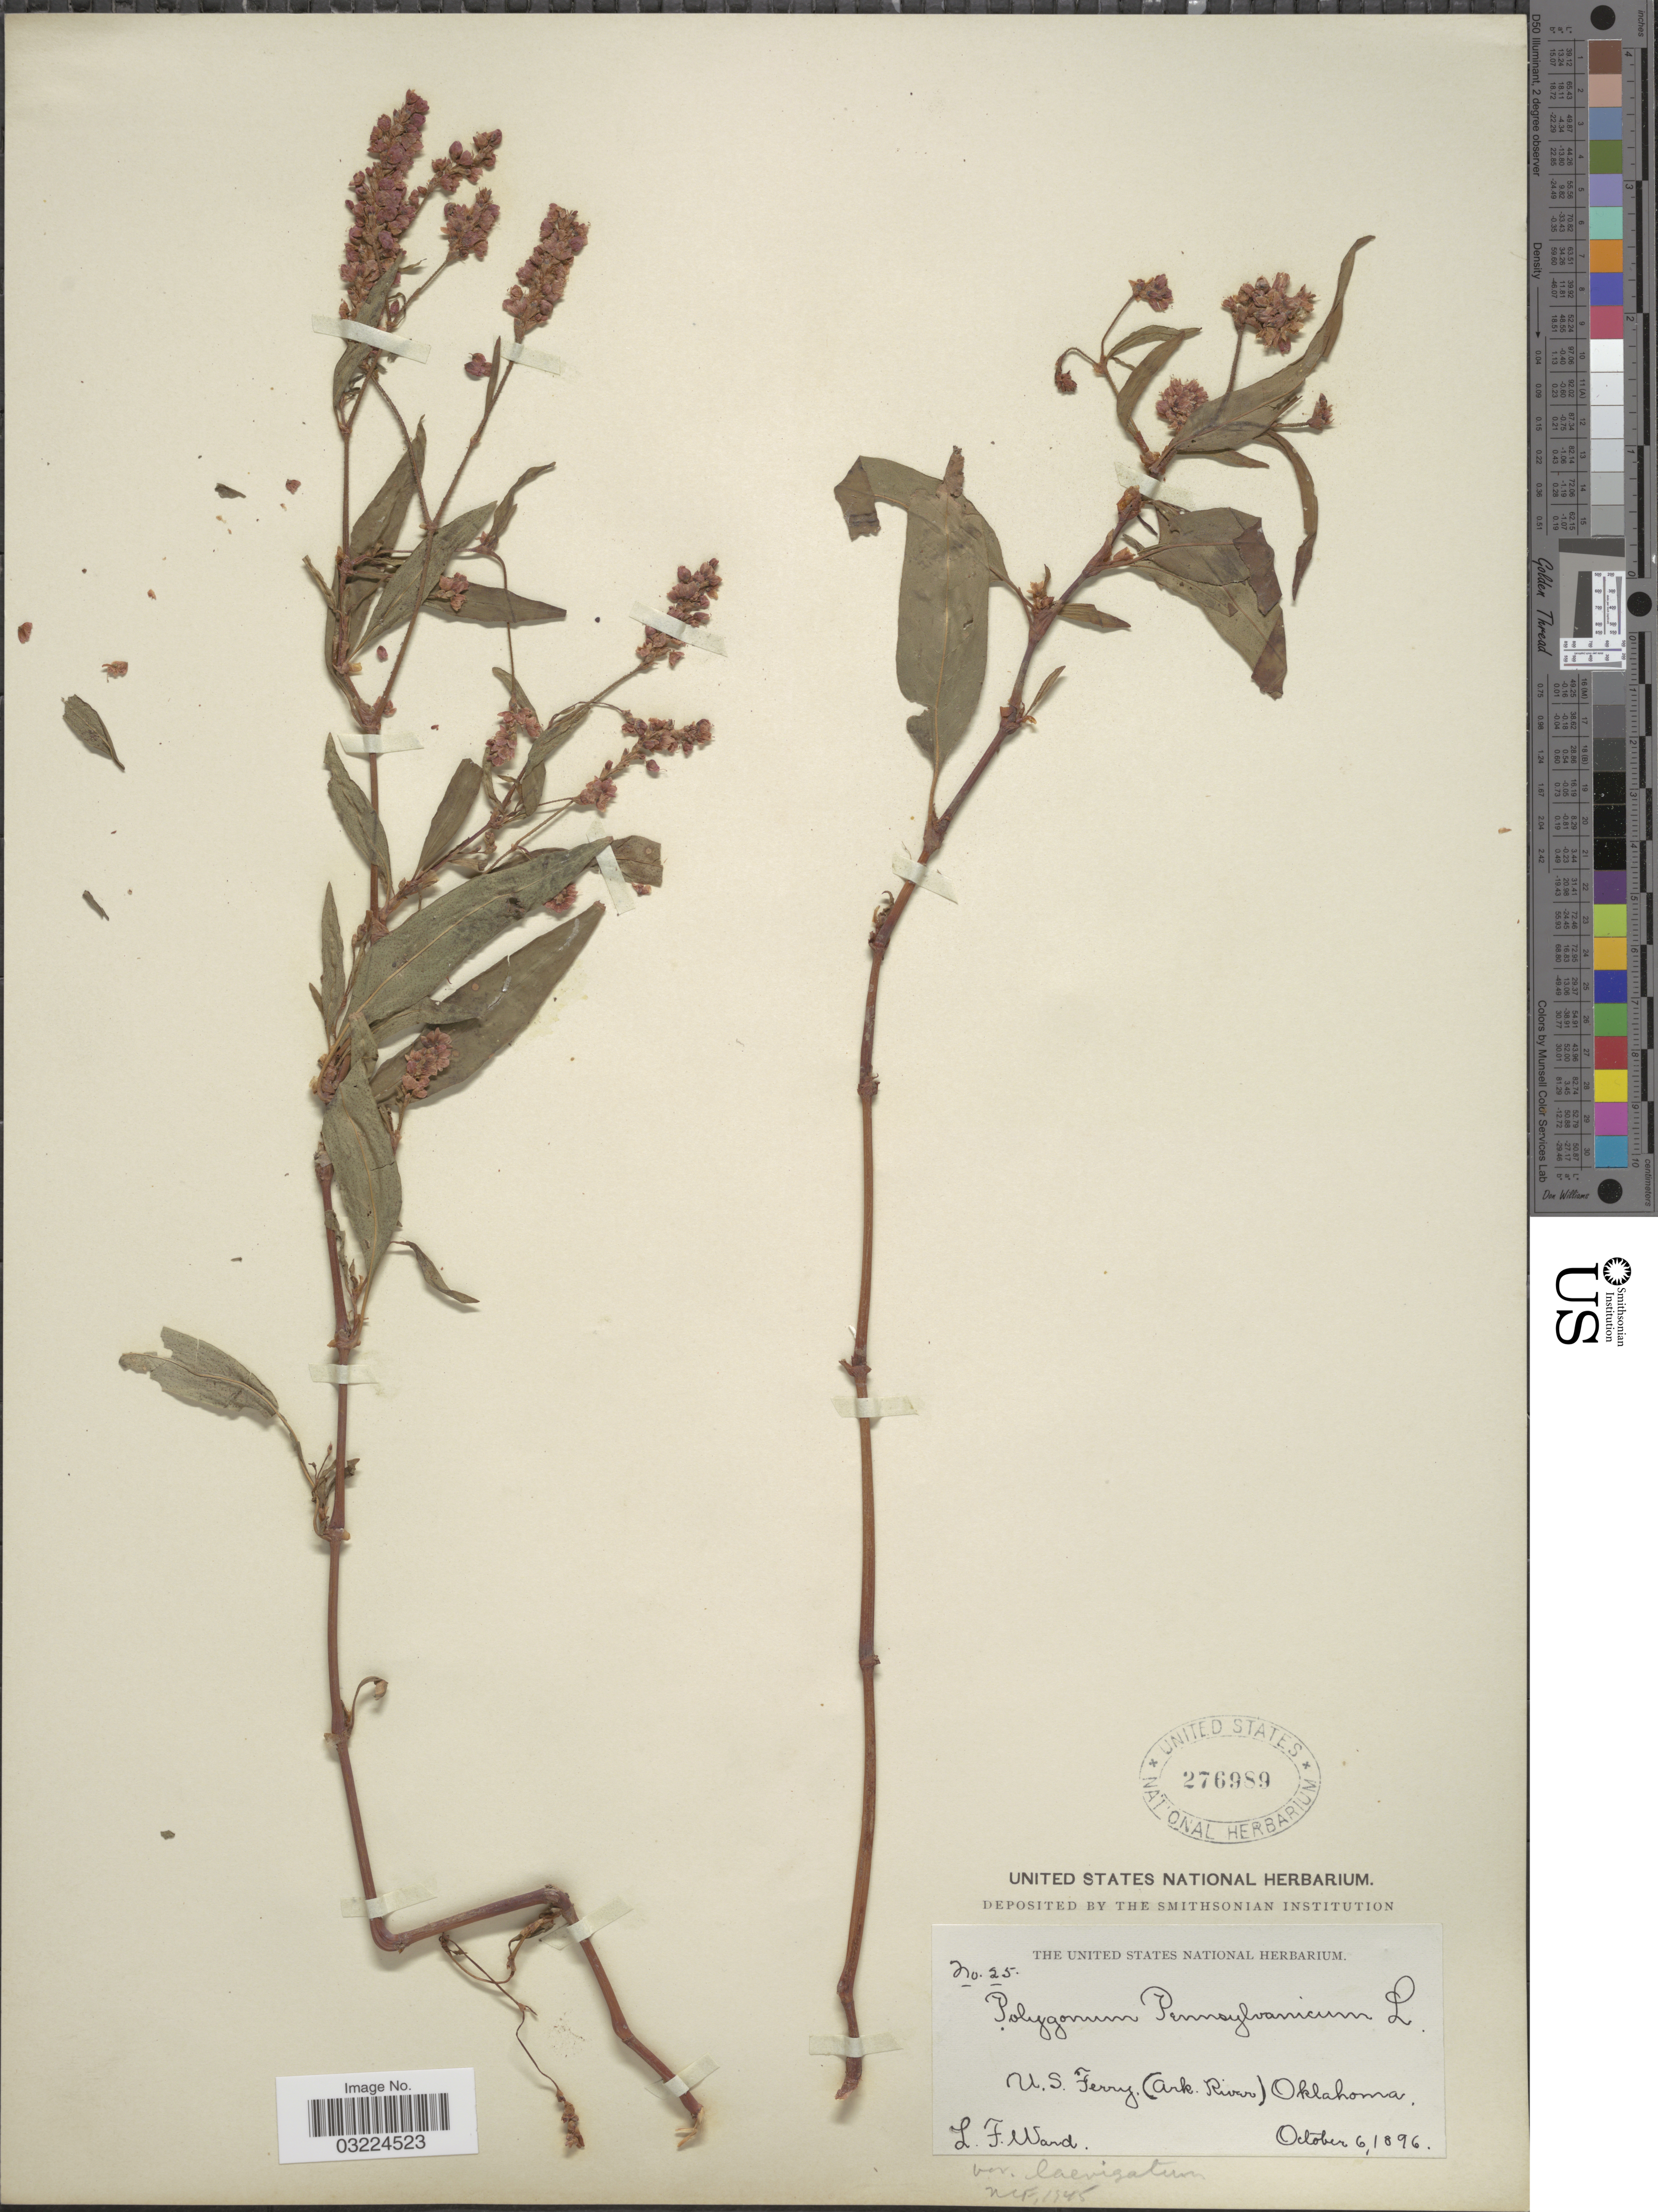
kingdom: Plantae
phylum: Tracheophyta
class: Magnoliopsida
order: Caryophyllales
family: Polygonaceae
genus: Persicaria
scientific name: Persicaria pensylvanica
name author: (L.) M. Gómez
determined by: Atha, D. E.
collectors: L. Ward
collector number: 25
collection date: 1896-10-06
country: United States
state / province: Oklahoma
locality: U.S. Ferry. (Ark. River).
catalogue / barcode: US 276989